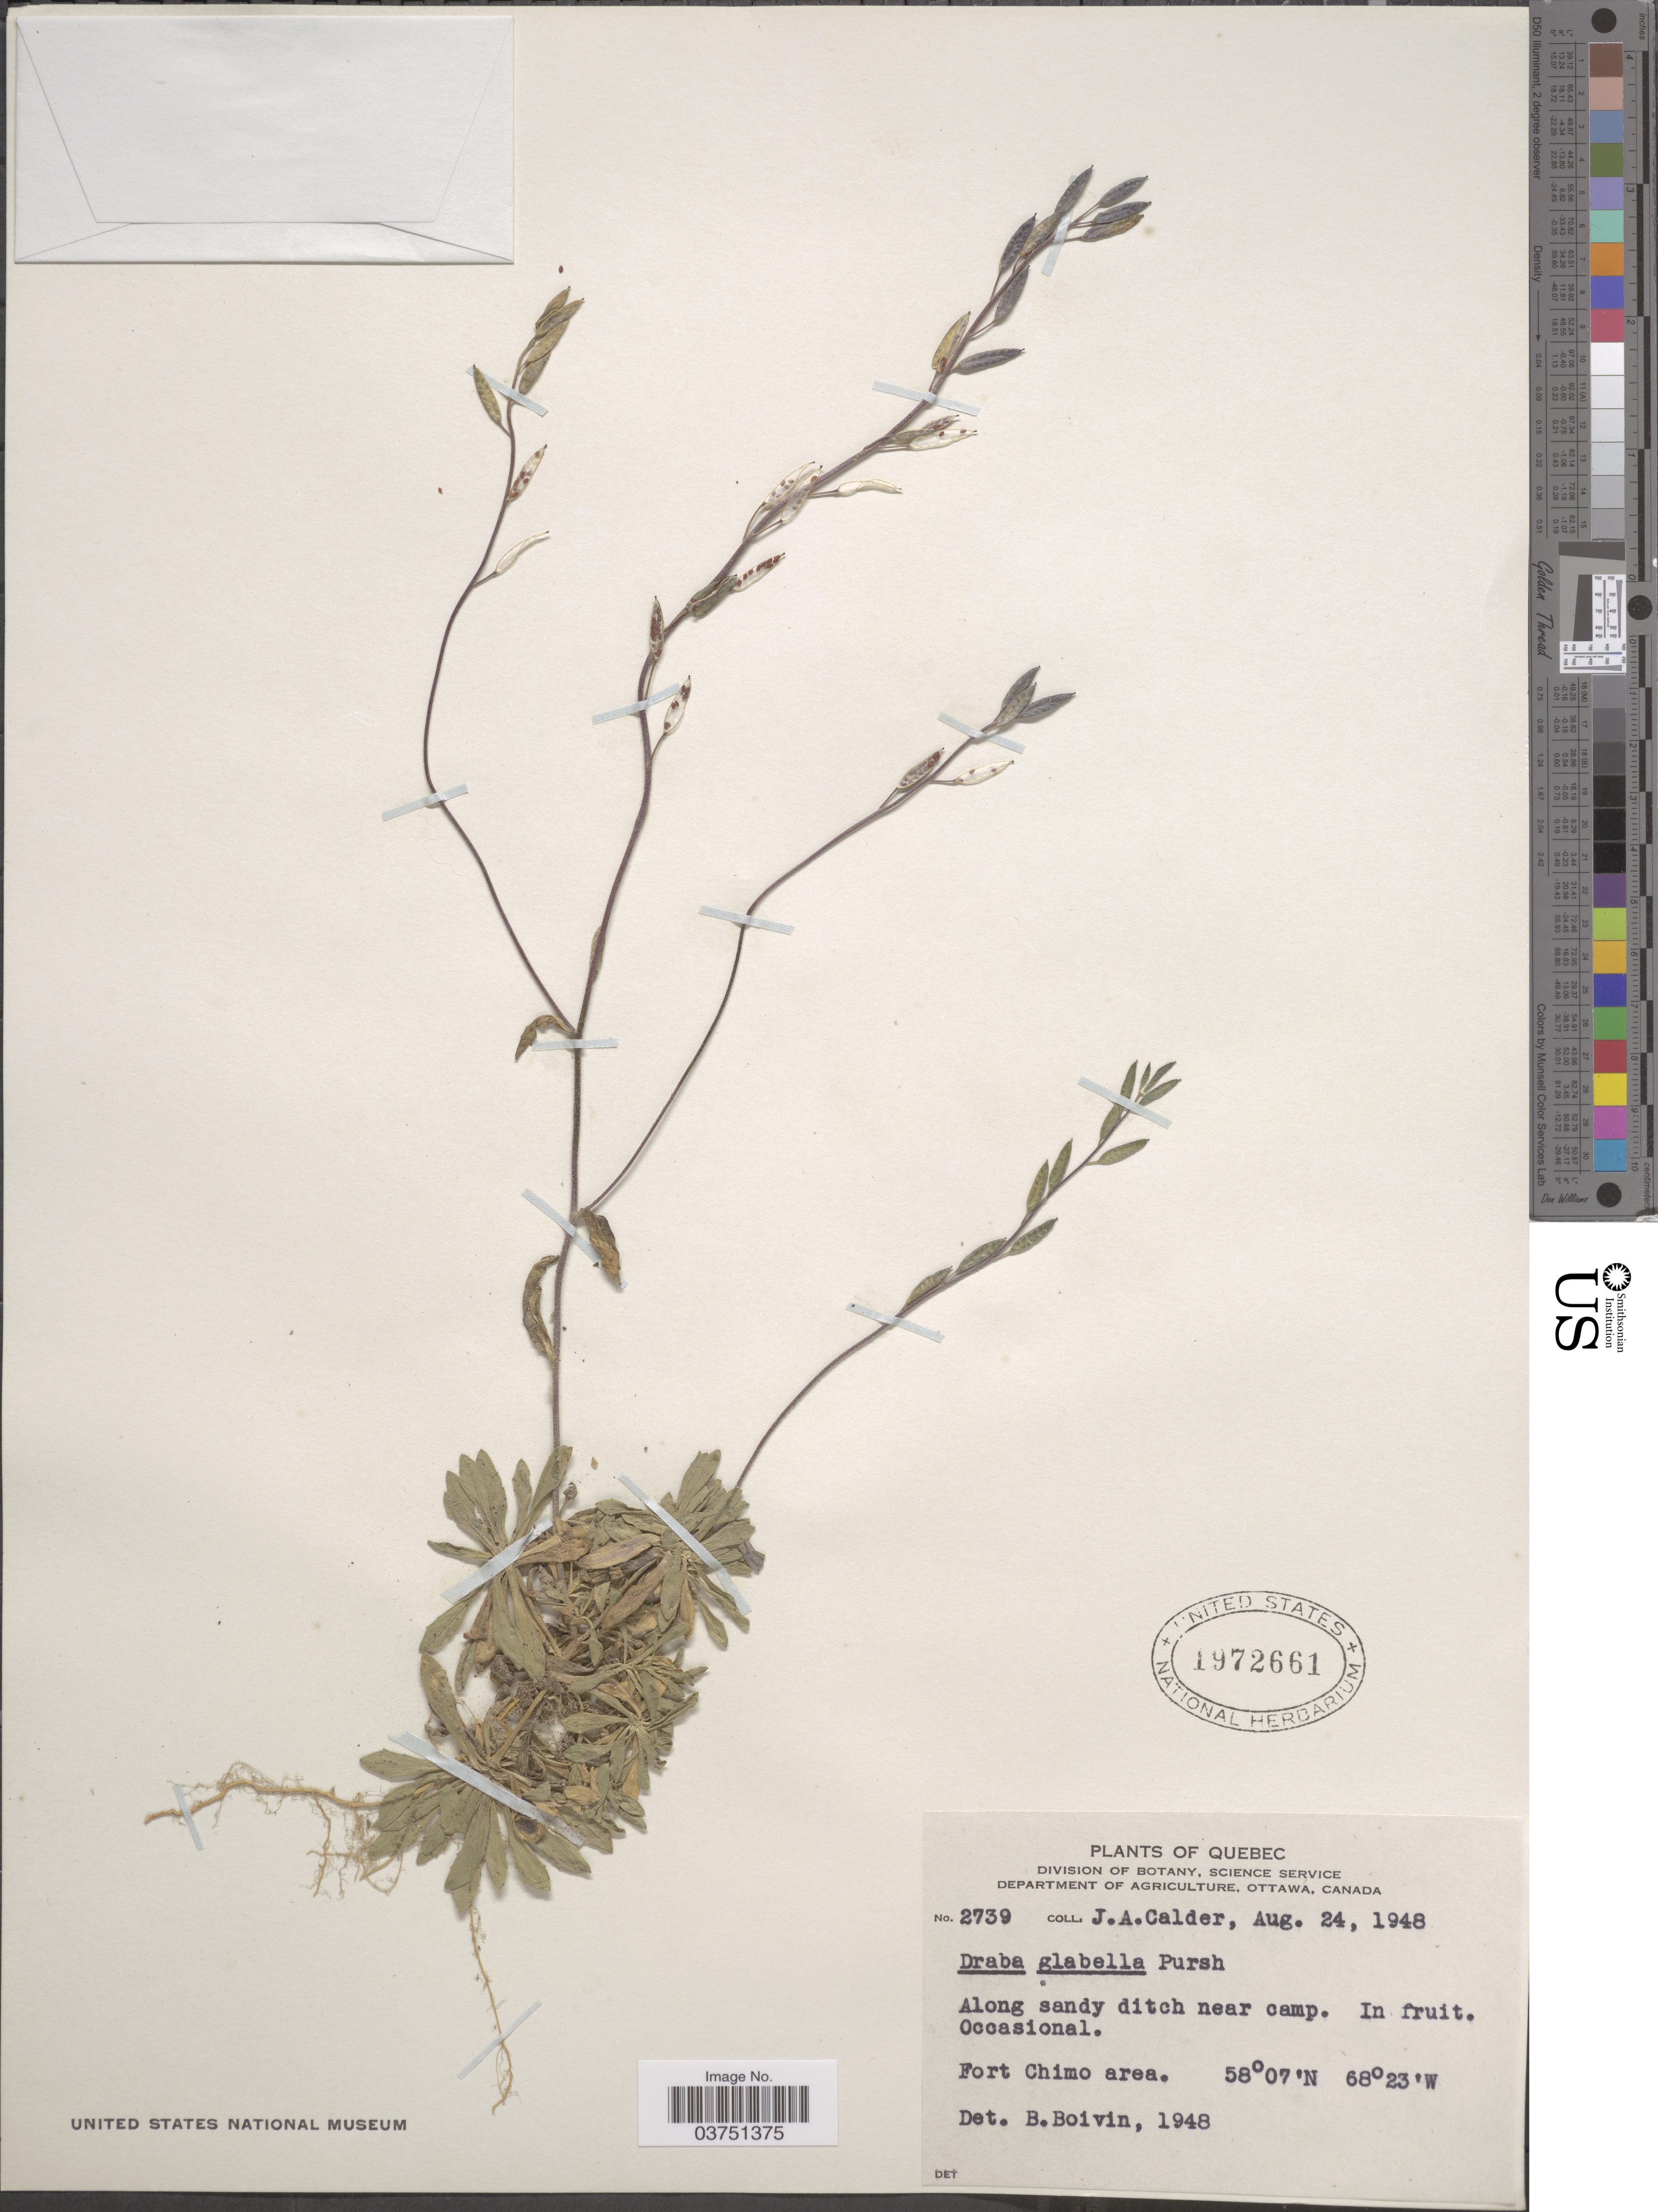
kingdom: Plantae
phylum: Tracheophyta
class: Magnoliopsida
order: Brassicales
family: Brassicaceae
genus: Draba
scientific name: Draba glabella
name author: Pursh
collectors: J. A. Calder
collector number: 2739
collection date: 1948-08-24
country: Canada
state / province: Quebec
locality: Fort Chimo area.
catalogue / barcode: US 1972661